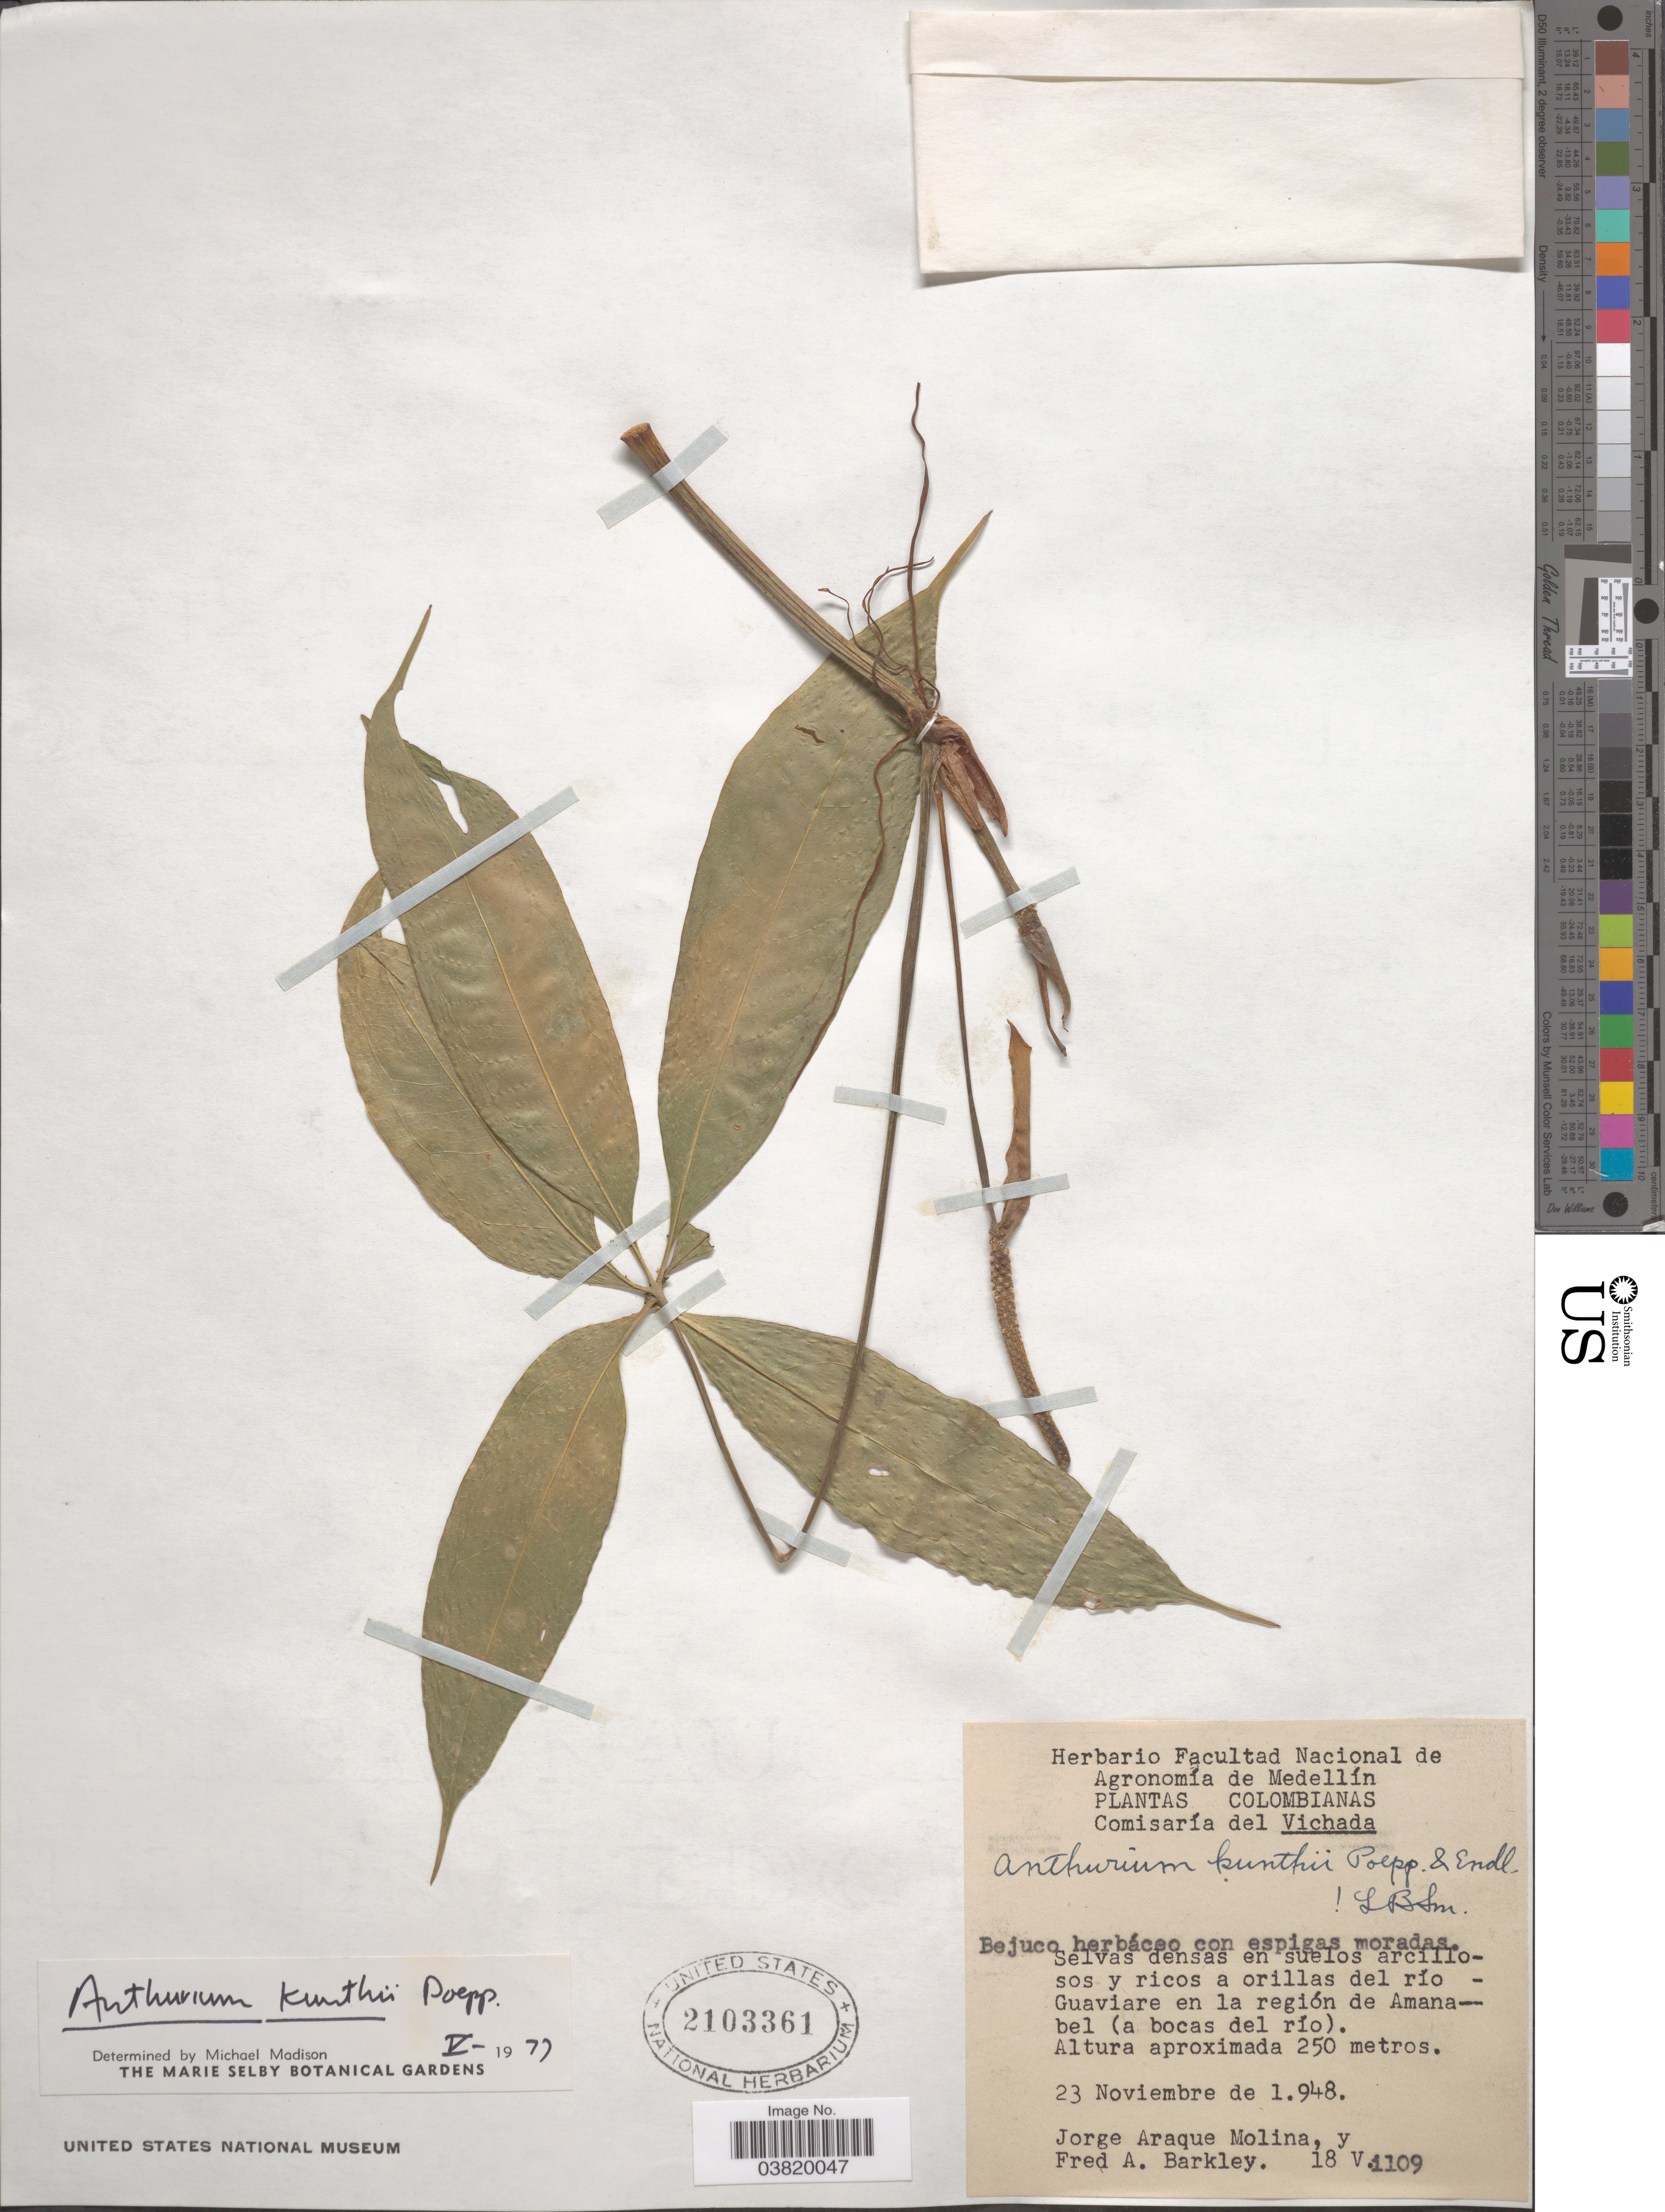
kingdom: Plantae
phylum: Tracheophyta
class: Liliopsida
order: Alismatales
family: Araceae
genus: Anthurium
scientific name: Anthurium kunthii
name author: Poepp.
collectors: J. Araque Molina & F. A. Barkley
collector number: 18Vi109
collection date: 1948-11-23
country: Colombia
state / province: Vichada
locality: Comisaría del Vichada. Selvas densas en suelos arcillosos y ricos a orillas del río Guaviare en la región de Amanabel (a bocas del río).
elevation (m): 250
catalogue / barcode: US 2103361